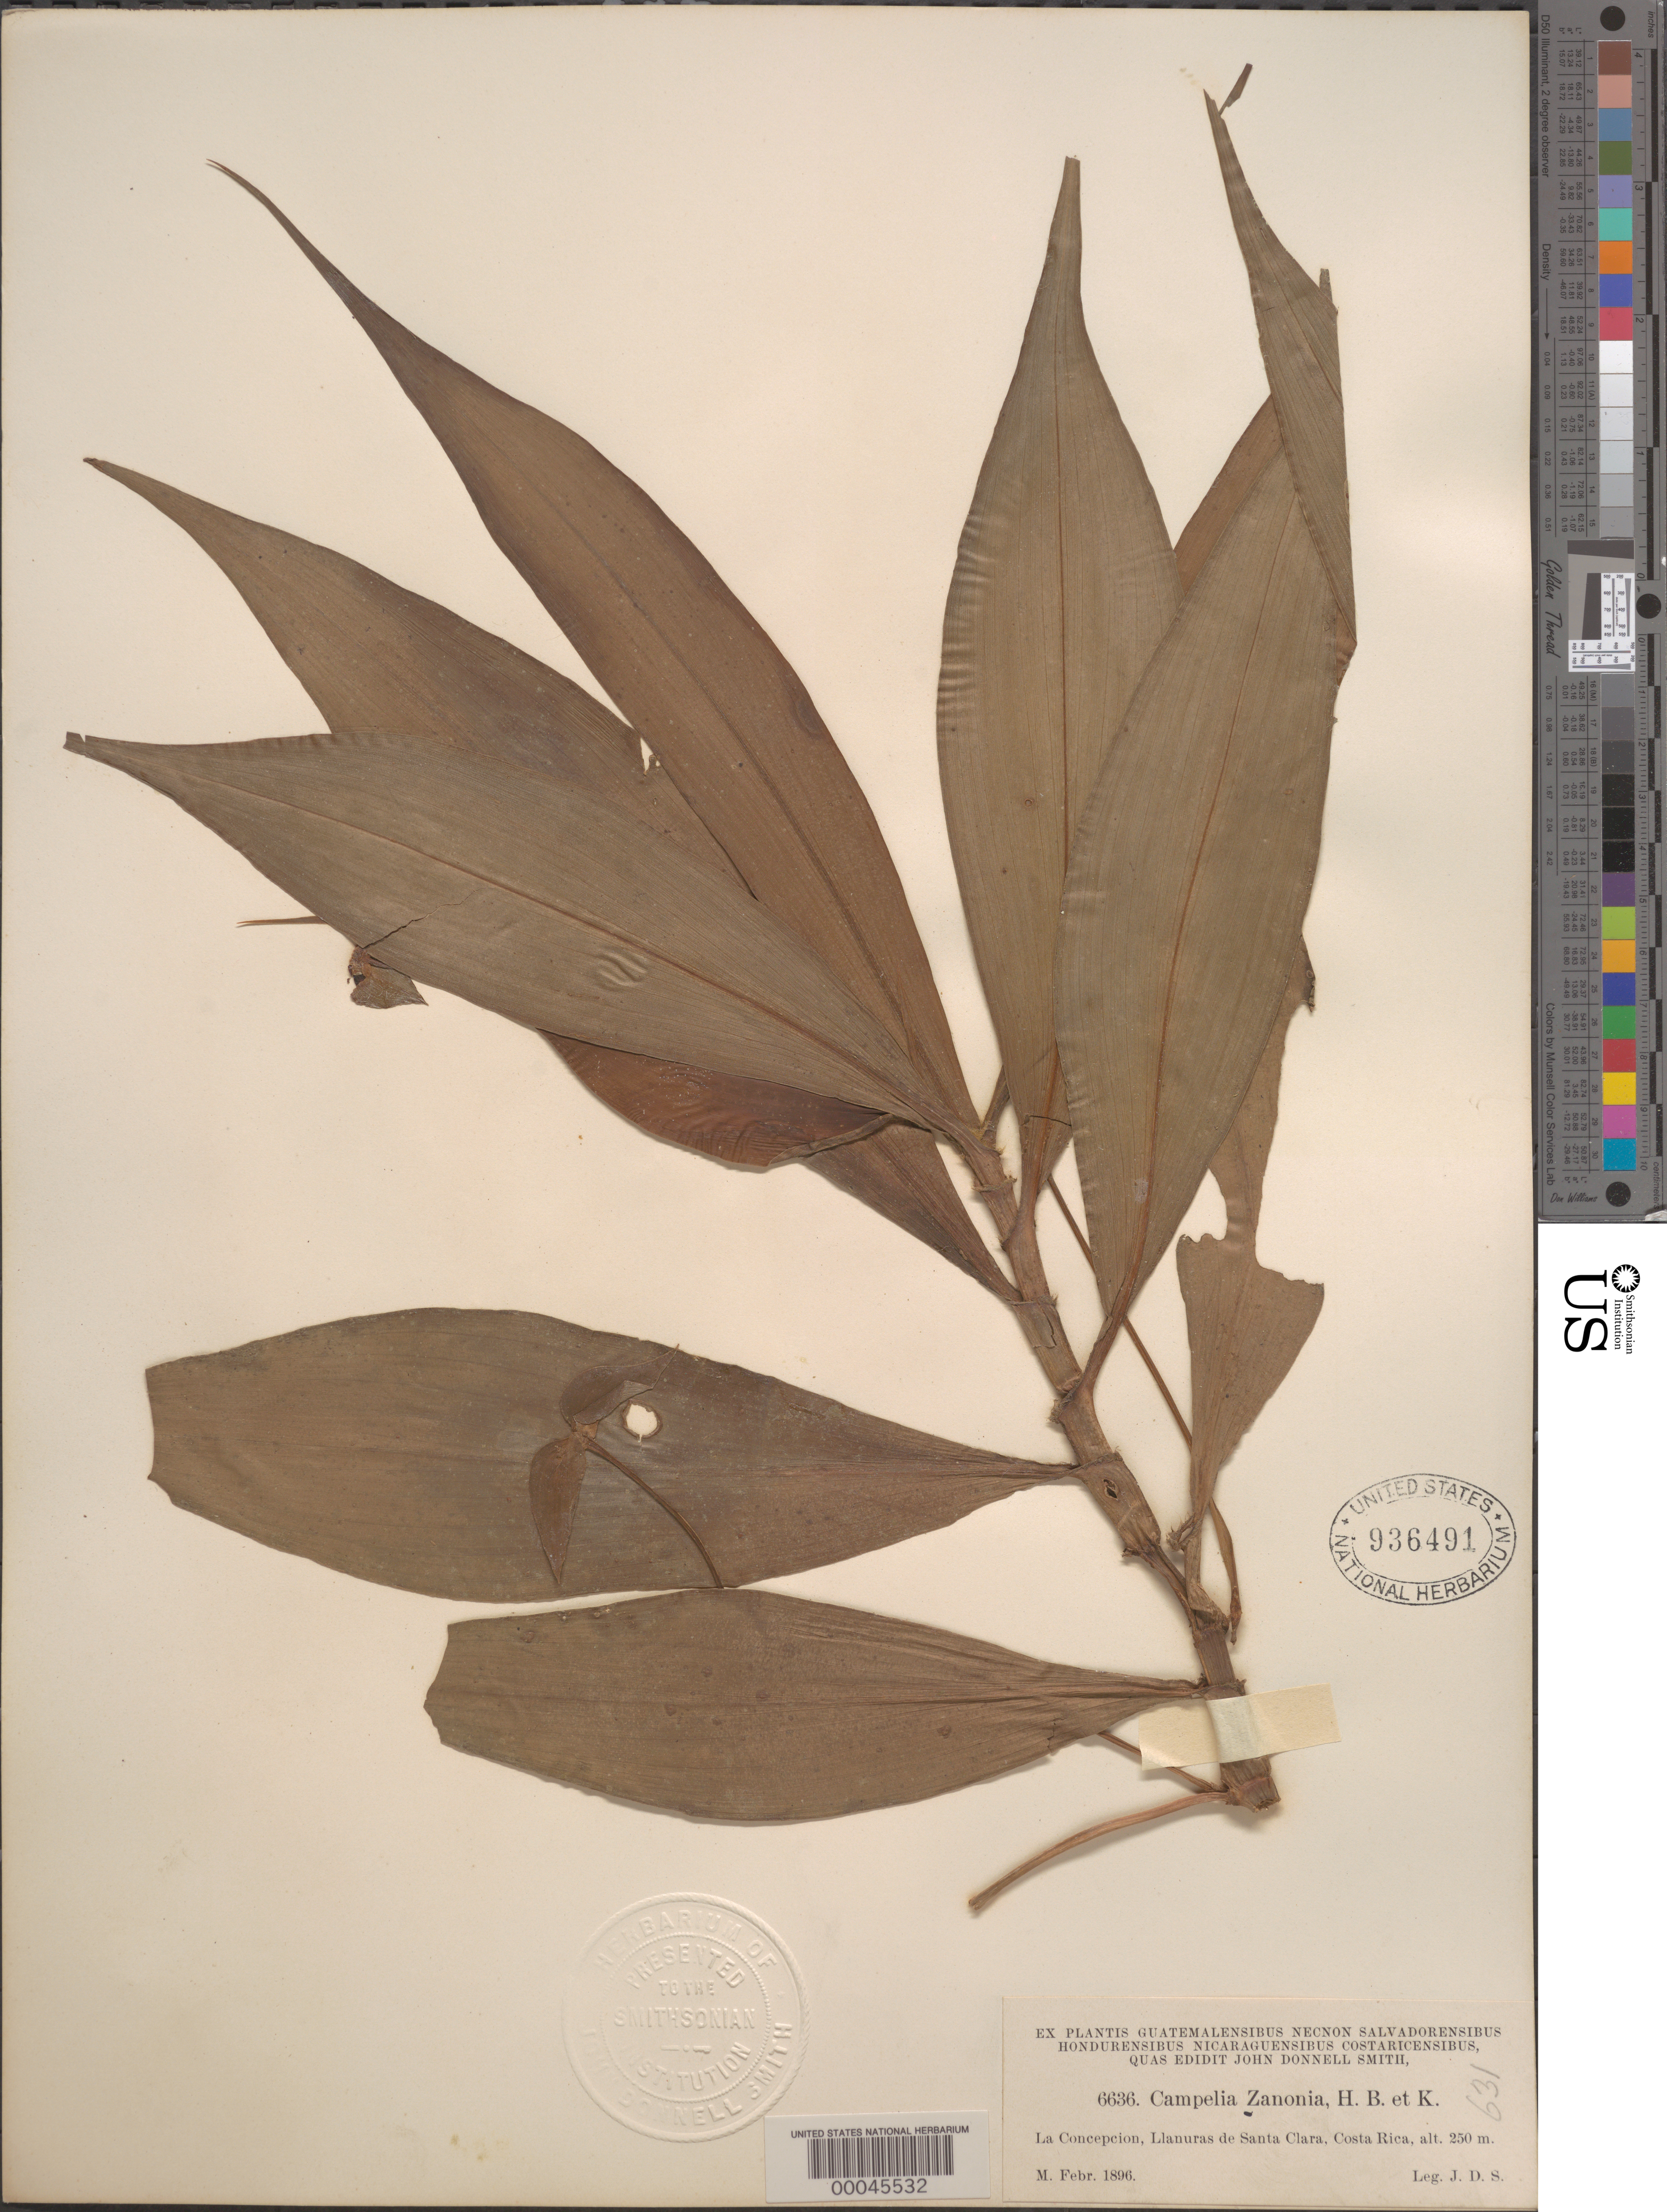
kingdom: Plantae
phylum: Tracheophyta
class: Liliopsida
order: Commelinales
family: Commelinaceae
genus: Tradescantia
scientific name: Tradescantia zanonia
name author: (L.) Sw.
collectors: J. Donnell Smith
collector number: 6636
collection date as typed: Feb 1896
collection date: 1896-02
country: Costa Rica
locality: La Concepcion, Santa Clara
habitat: Llanos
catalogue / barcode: US 936491